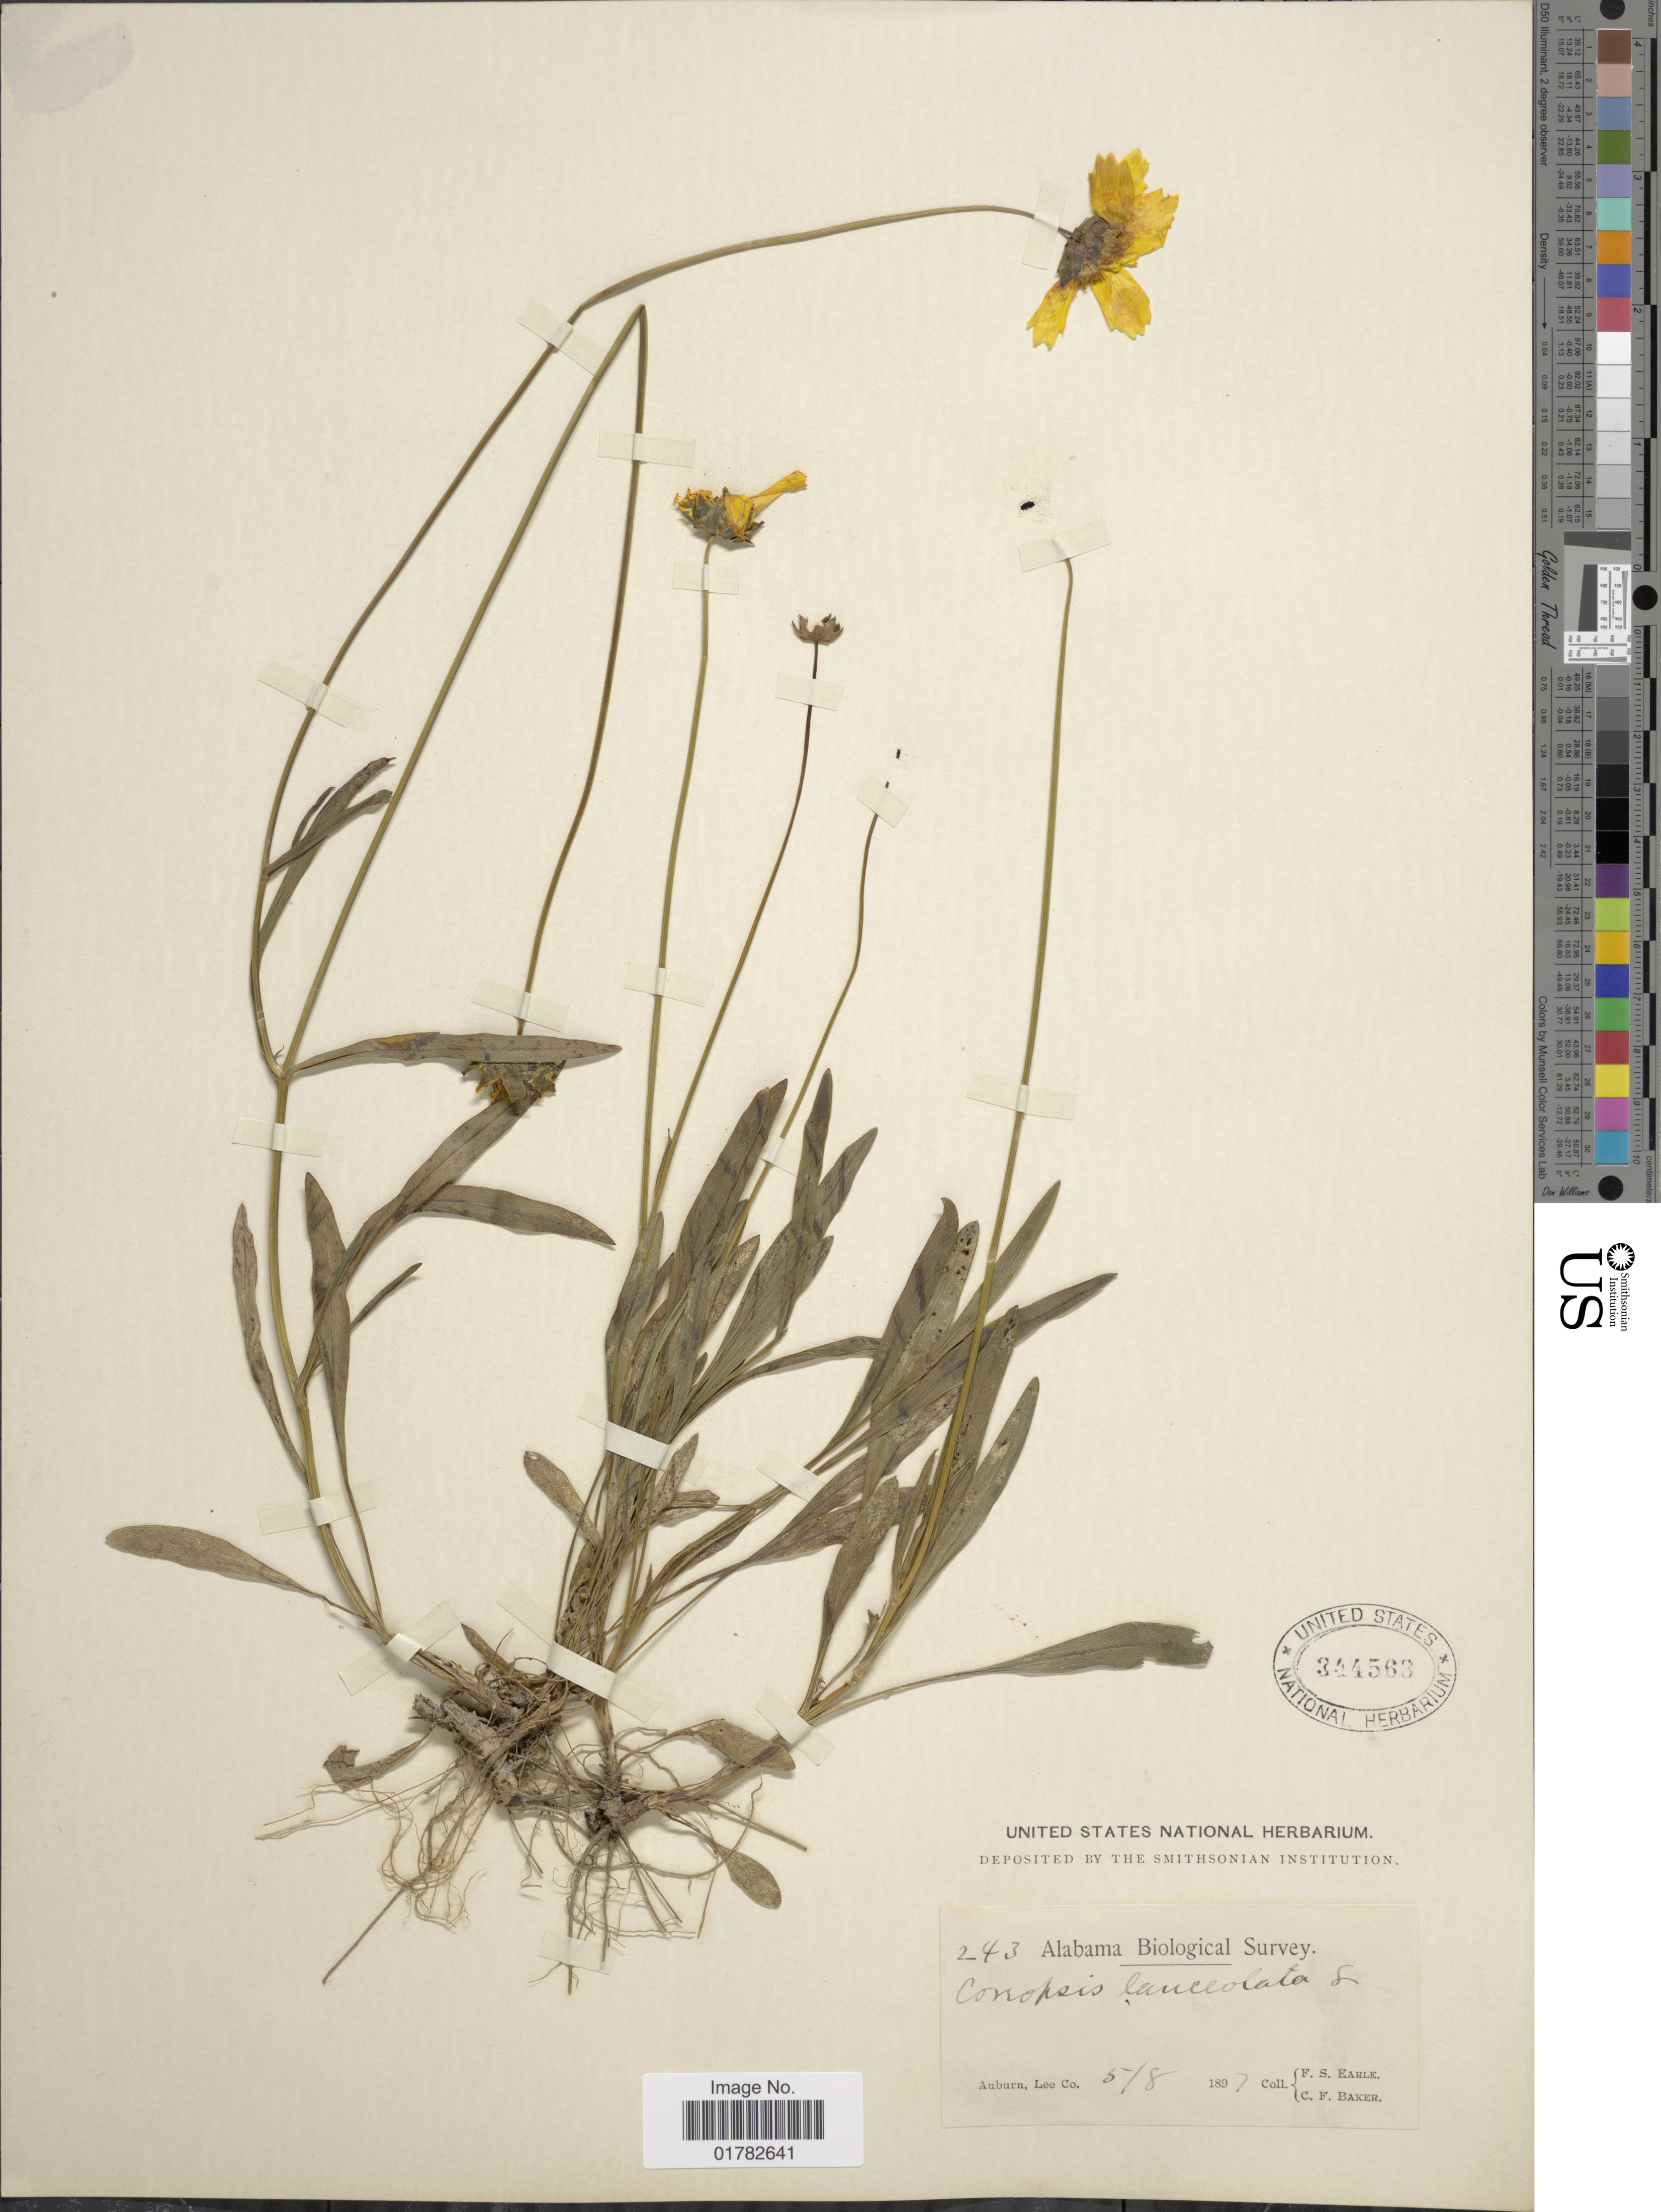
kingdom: Plantae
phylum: Tracheophyta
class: Magnoliopsida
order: Asterales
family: Asteraceae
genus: Coreopsis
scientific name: Coreopsis lanceolata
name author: L.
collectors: F. S. Earle & C. F. Baker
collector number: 243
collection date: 1897-05-08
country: United States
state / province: Alabama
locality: Auburn, Lee Co.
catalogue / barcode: US 344563